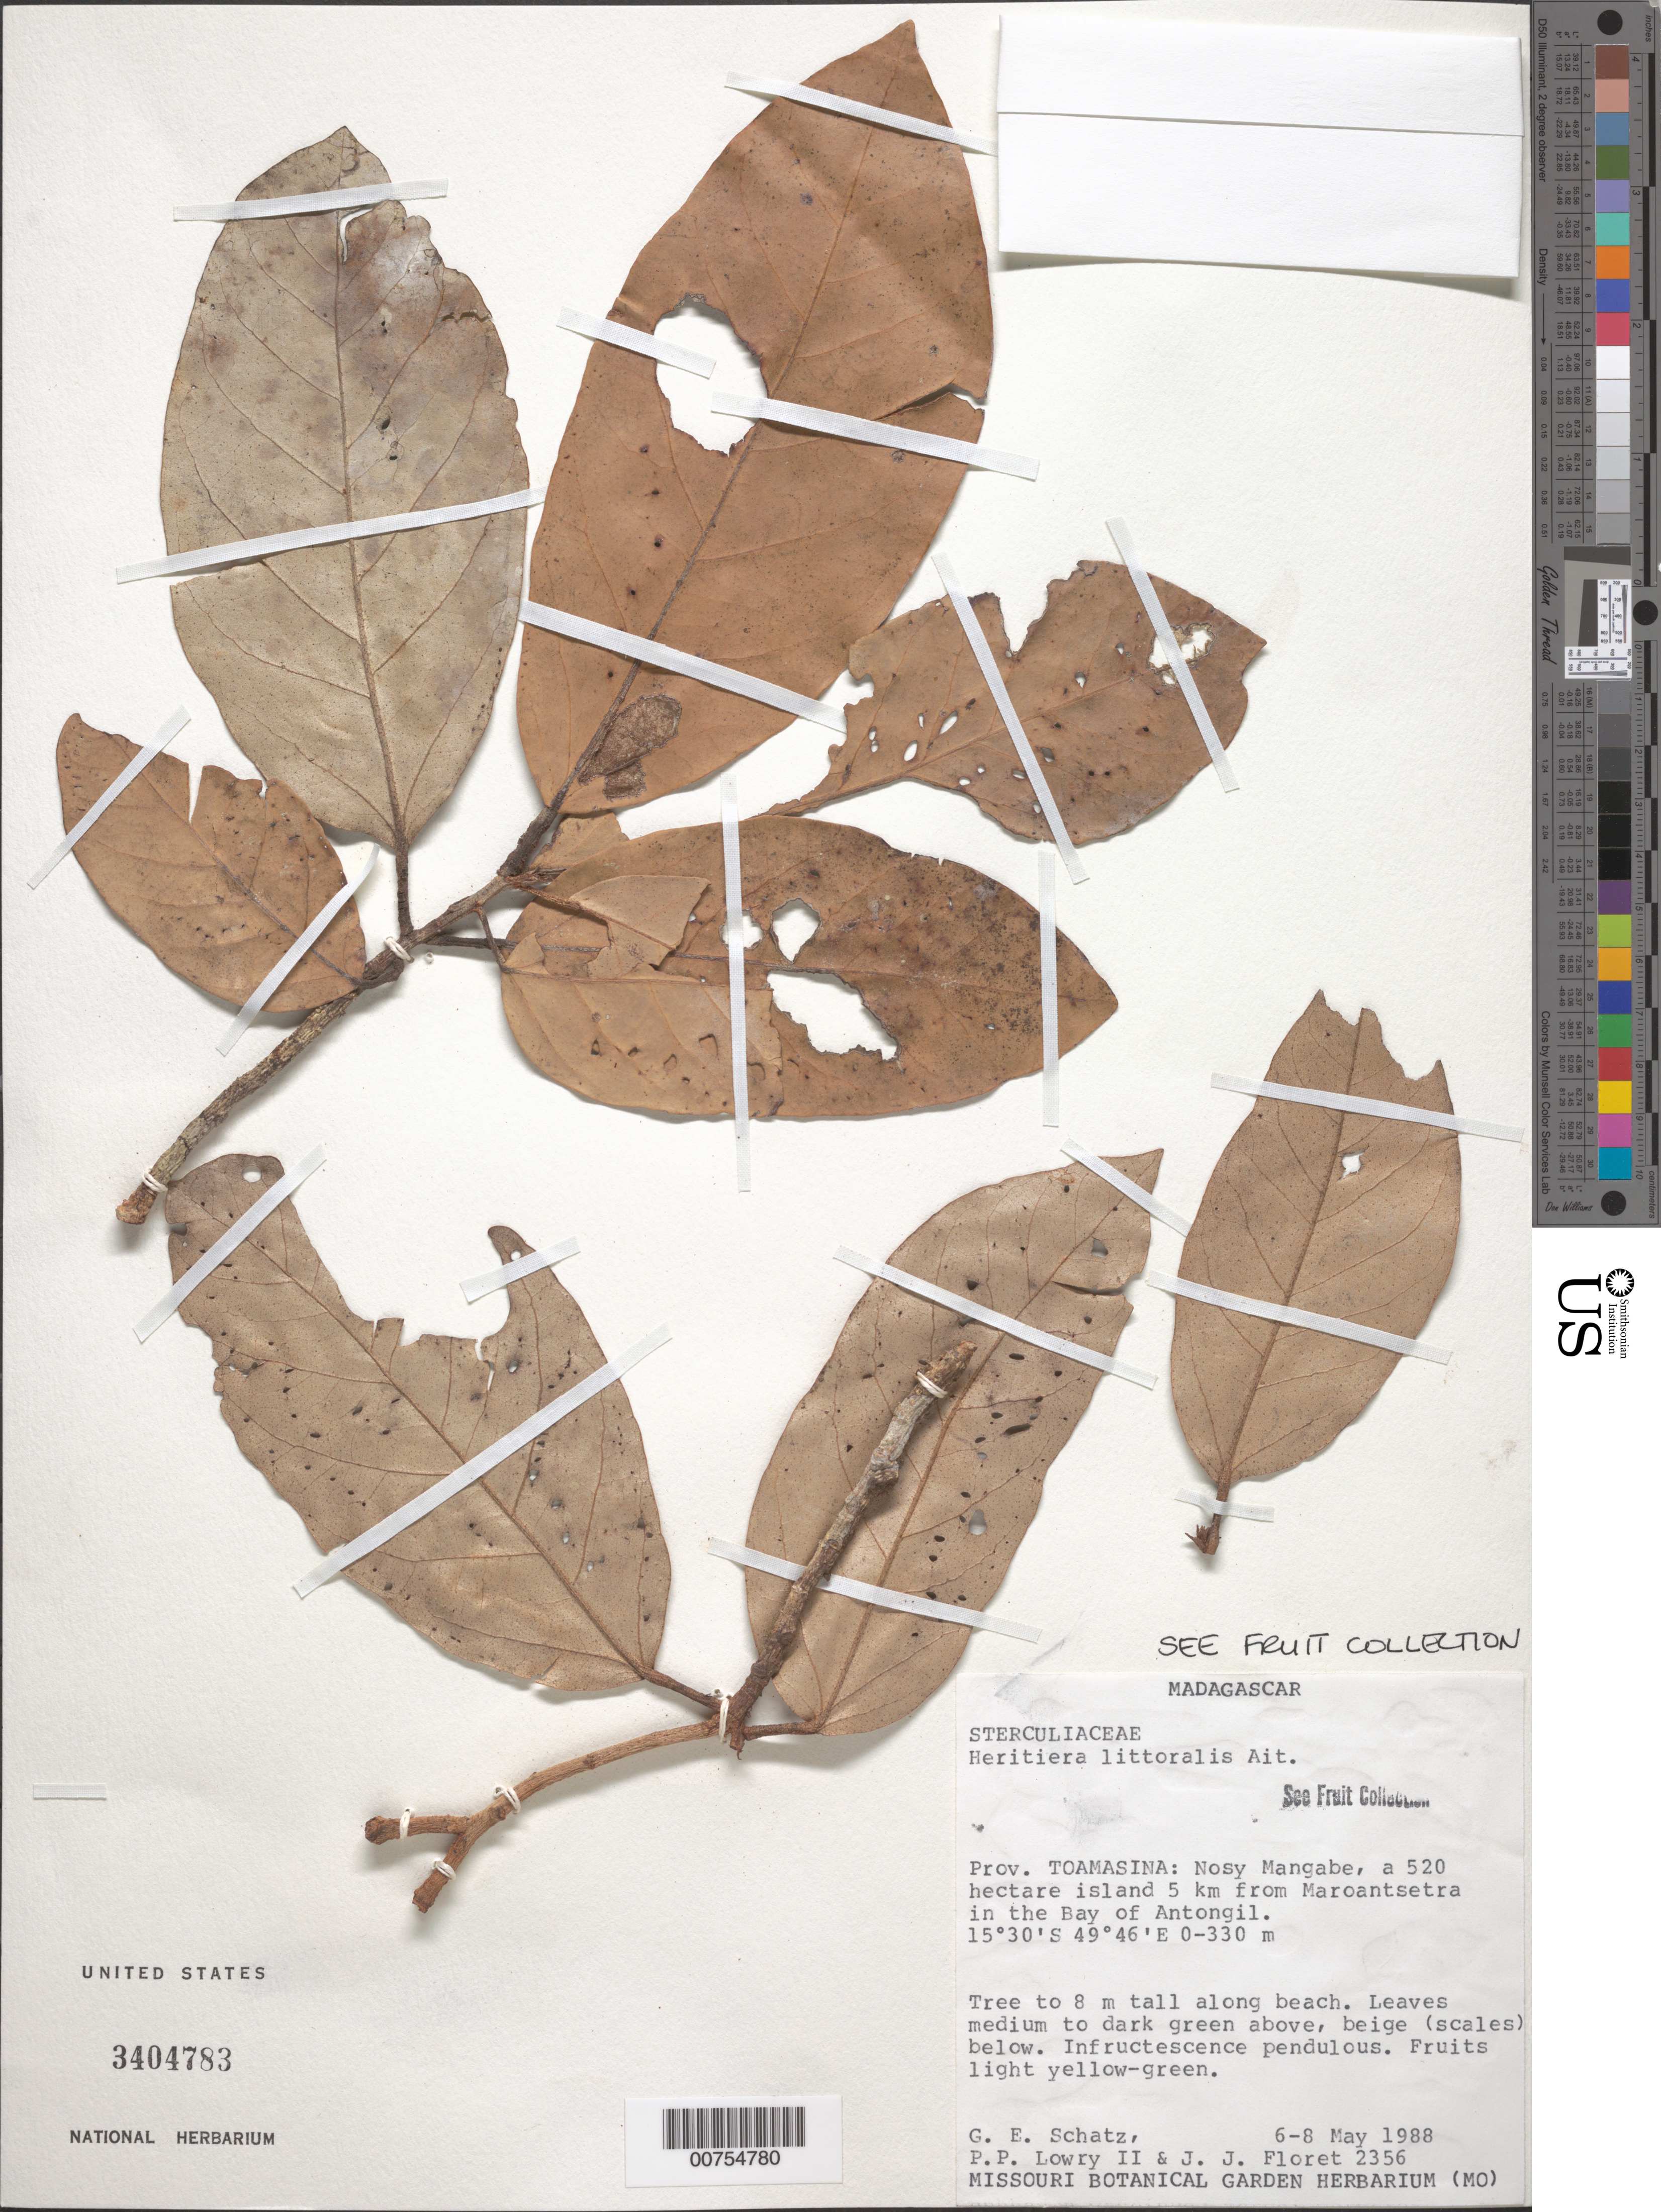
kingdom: Plantae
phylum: Tracheophyta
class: Magnoliopsida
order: Malvales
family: Malvaceae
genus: Heritiera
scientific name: Heritiera littoralis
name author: Aiton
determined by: Schatz, George E.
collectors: G. Schatz, P. P. Lowry & J. Floret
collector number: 2356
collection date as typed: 06 May 1988 to 08 May 1988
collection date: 1988-05-06/1988-05-08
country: Madagascar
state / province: Analanjirofo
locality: Nosy Mangabe, a 520 hectare island 5 km from Maroantsetra in the Bay of Antongil.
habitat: Beach.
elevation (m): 0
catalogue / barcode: US 3404783